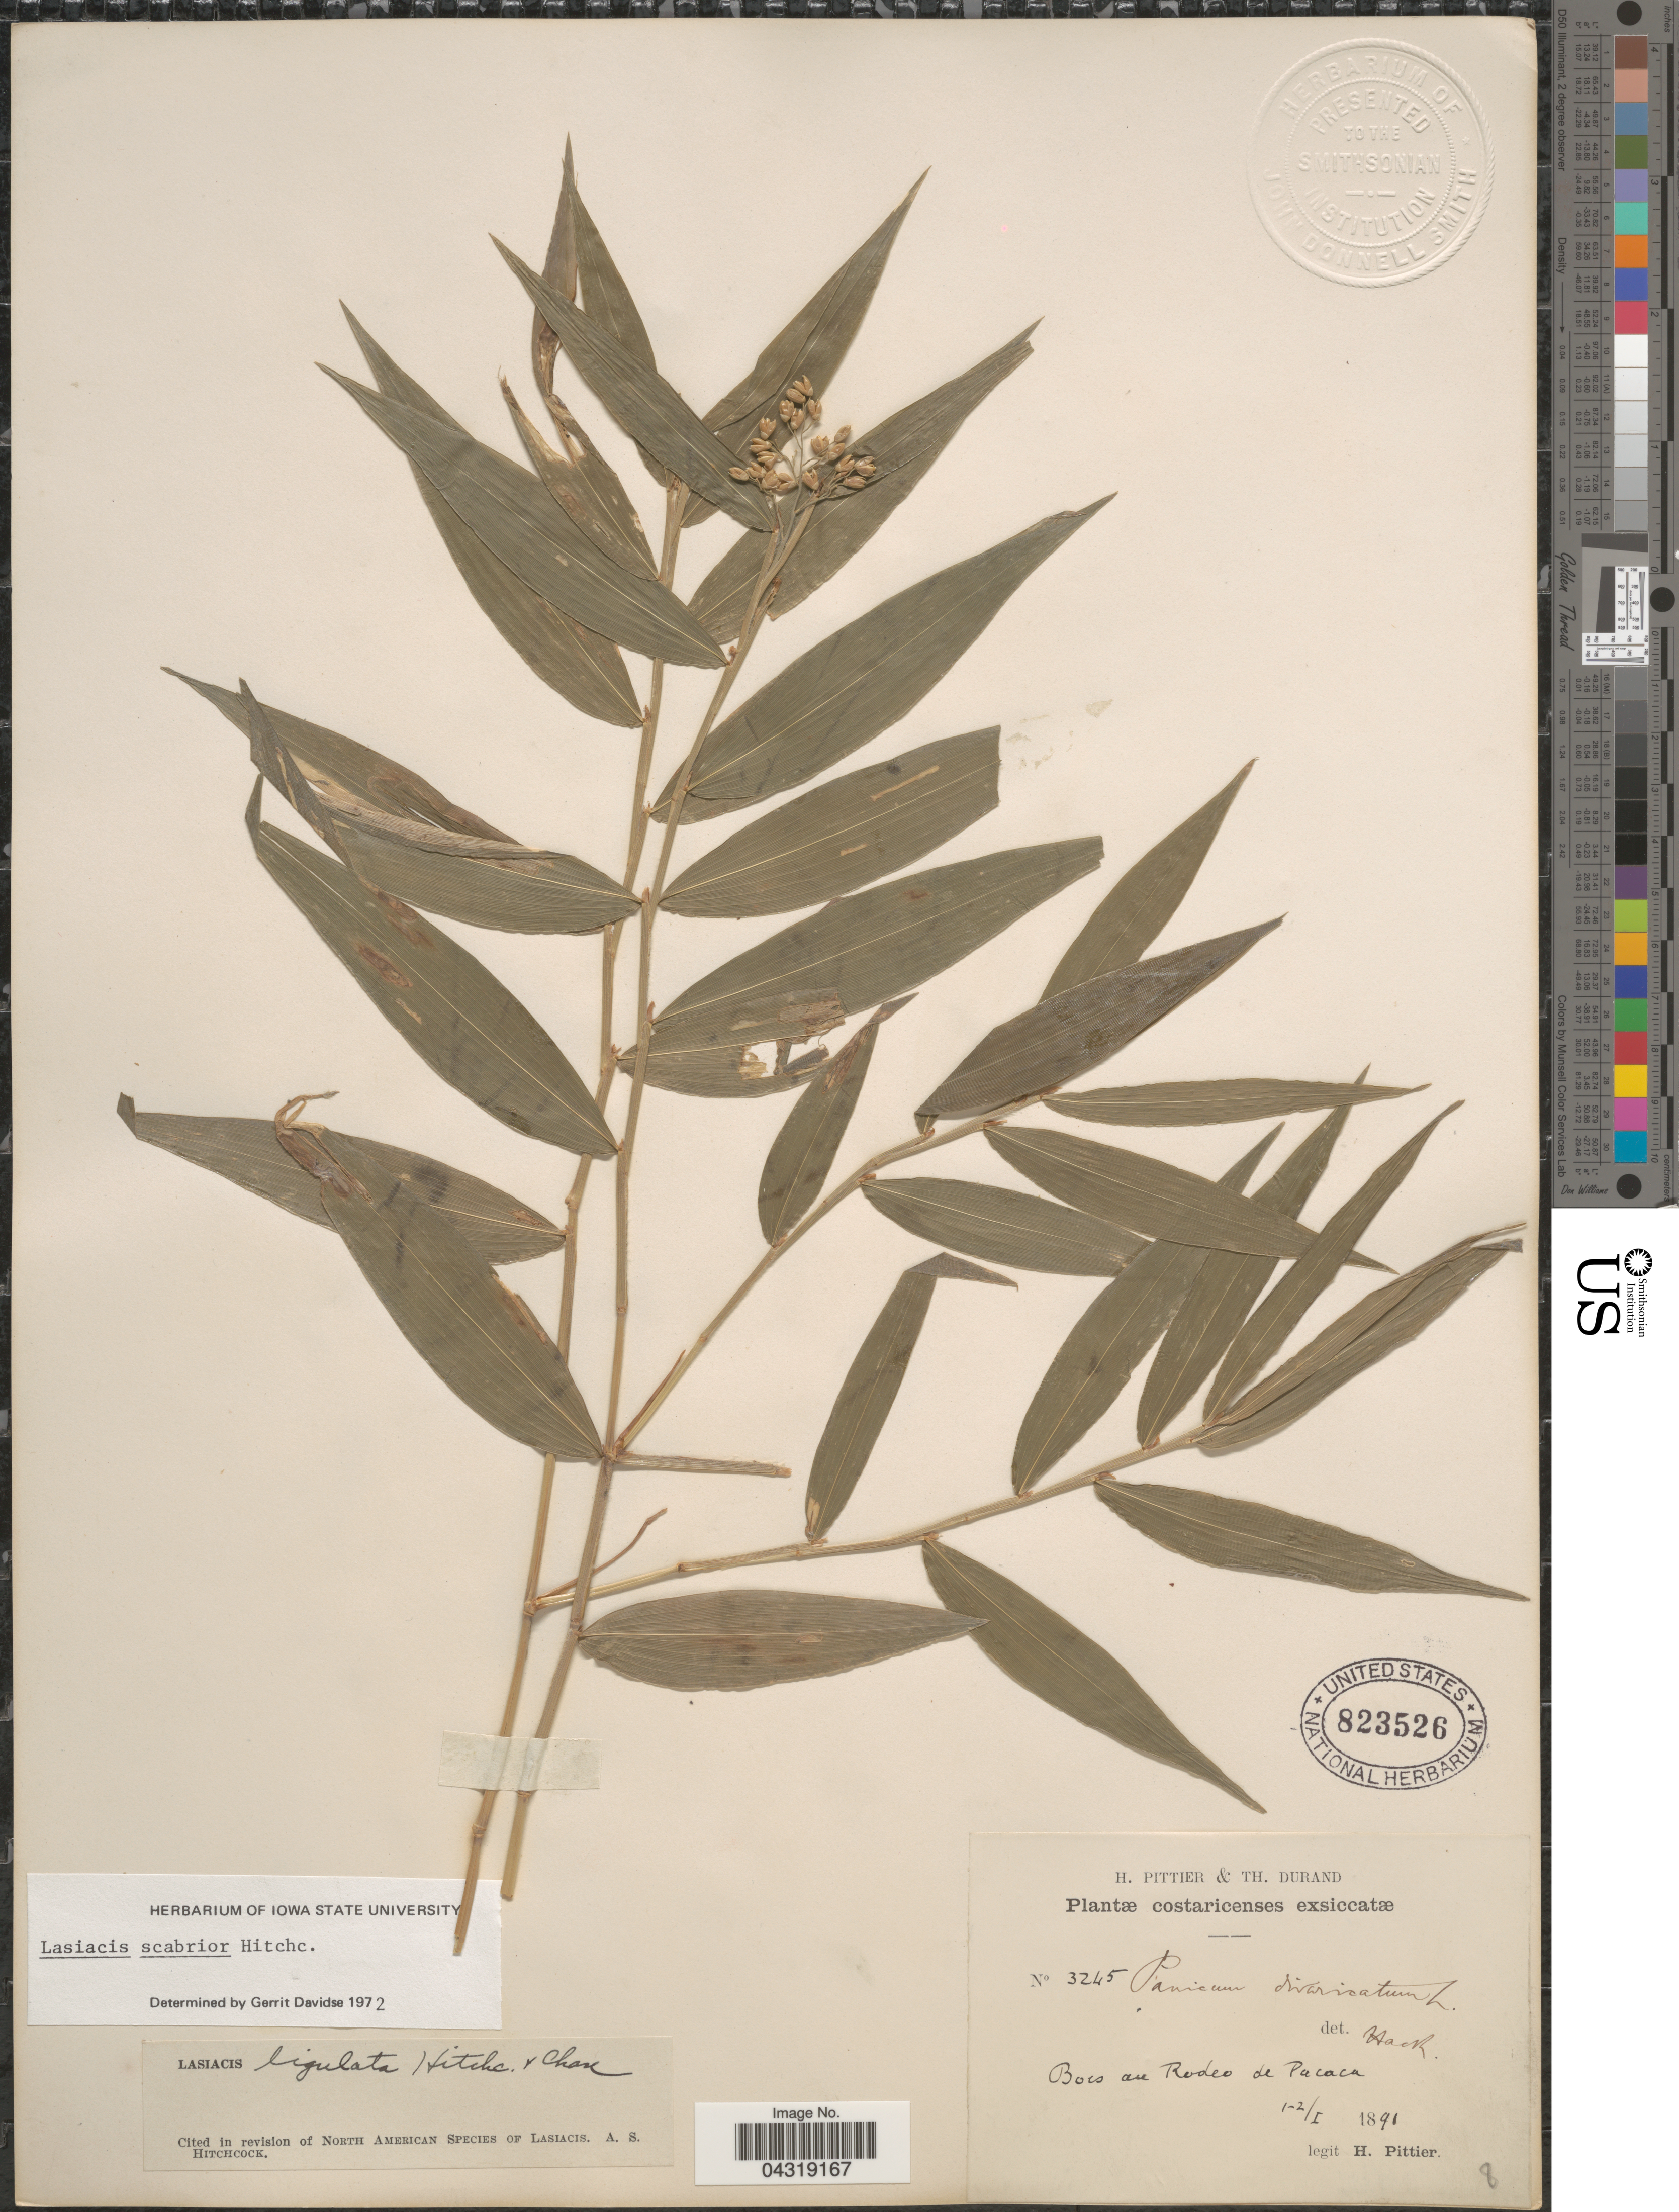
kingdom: Plantae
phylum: Tracheophyta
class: Liliopsida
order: Poales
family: Poaceae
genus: Lasiacis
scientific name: Lasiacis scabrior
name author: Hitchc.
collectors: H. F. Pittier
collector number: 3245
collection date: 1891-01-01/1891-01-02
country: Costa Rica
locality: Bois au Rodeo de Pacaca.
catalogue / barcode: US 823526